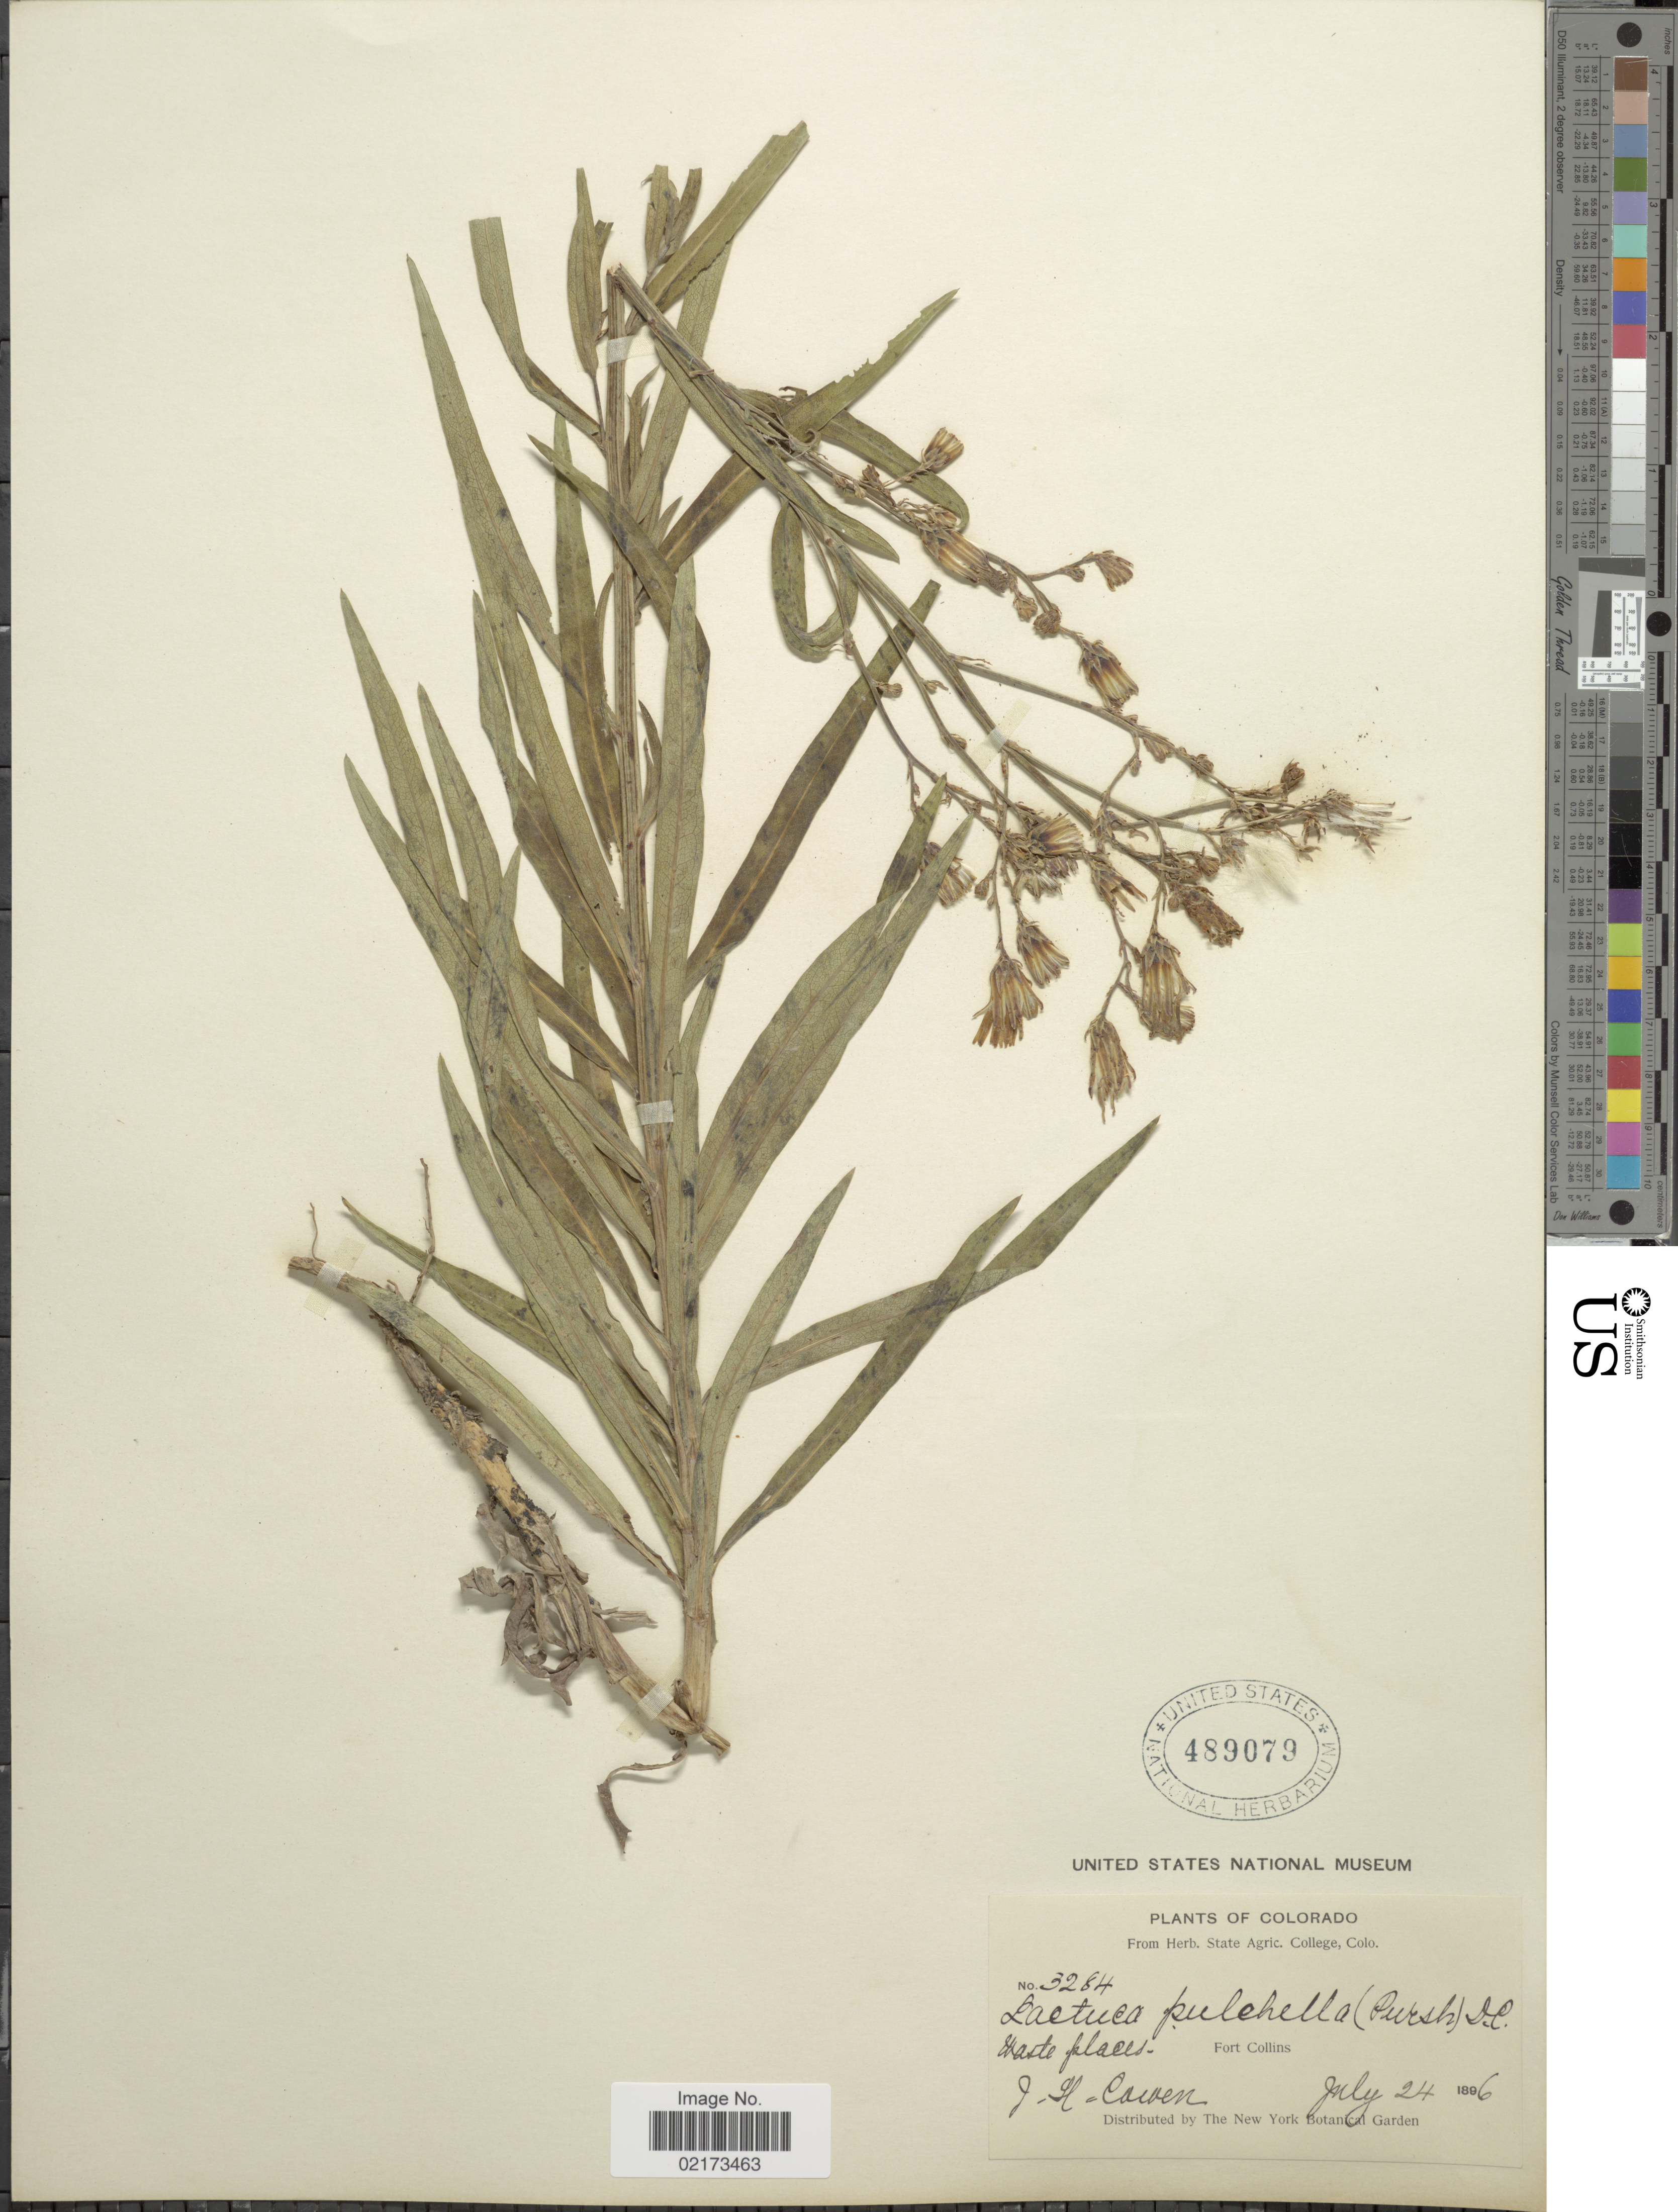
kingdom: Plantae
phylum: Tracheophyta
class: Magnoliopsida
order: Asterales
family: Asteraceae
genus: Lactuca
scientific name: Lactuca tatarica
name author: (L.) C.A. Mey.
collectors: J. H. Cowen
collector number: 3284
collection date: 1896-07-24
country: United States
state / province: Colorado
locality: Fort Collins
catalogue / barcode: US 489079